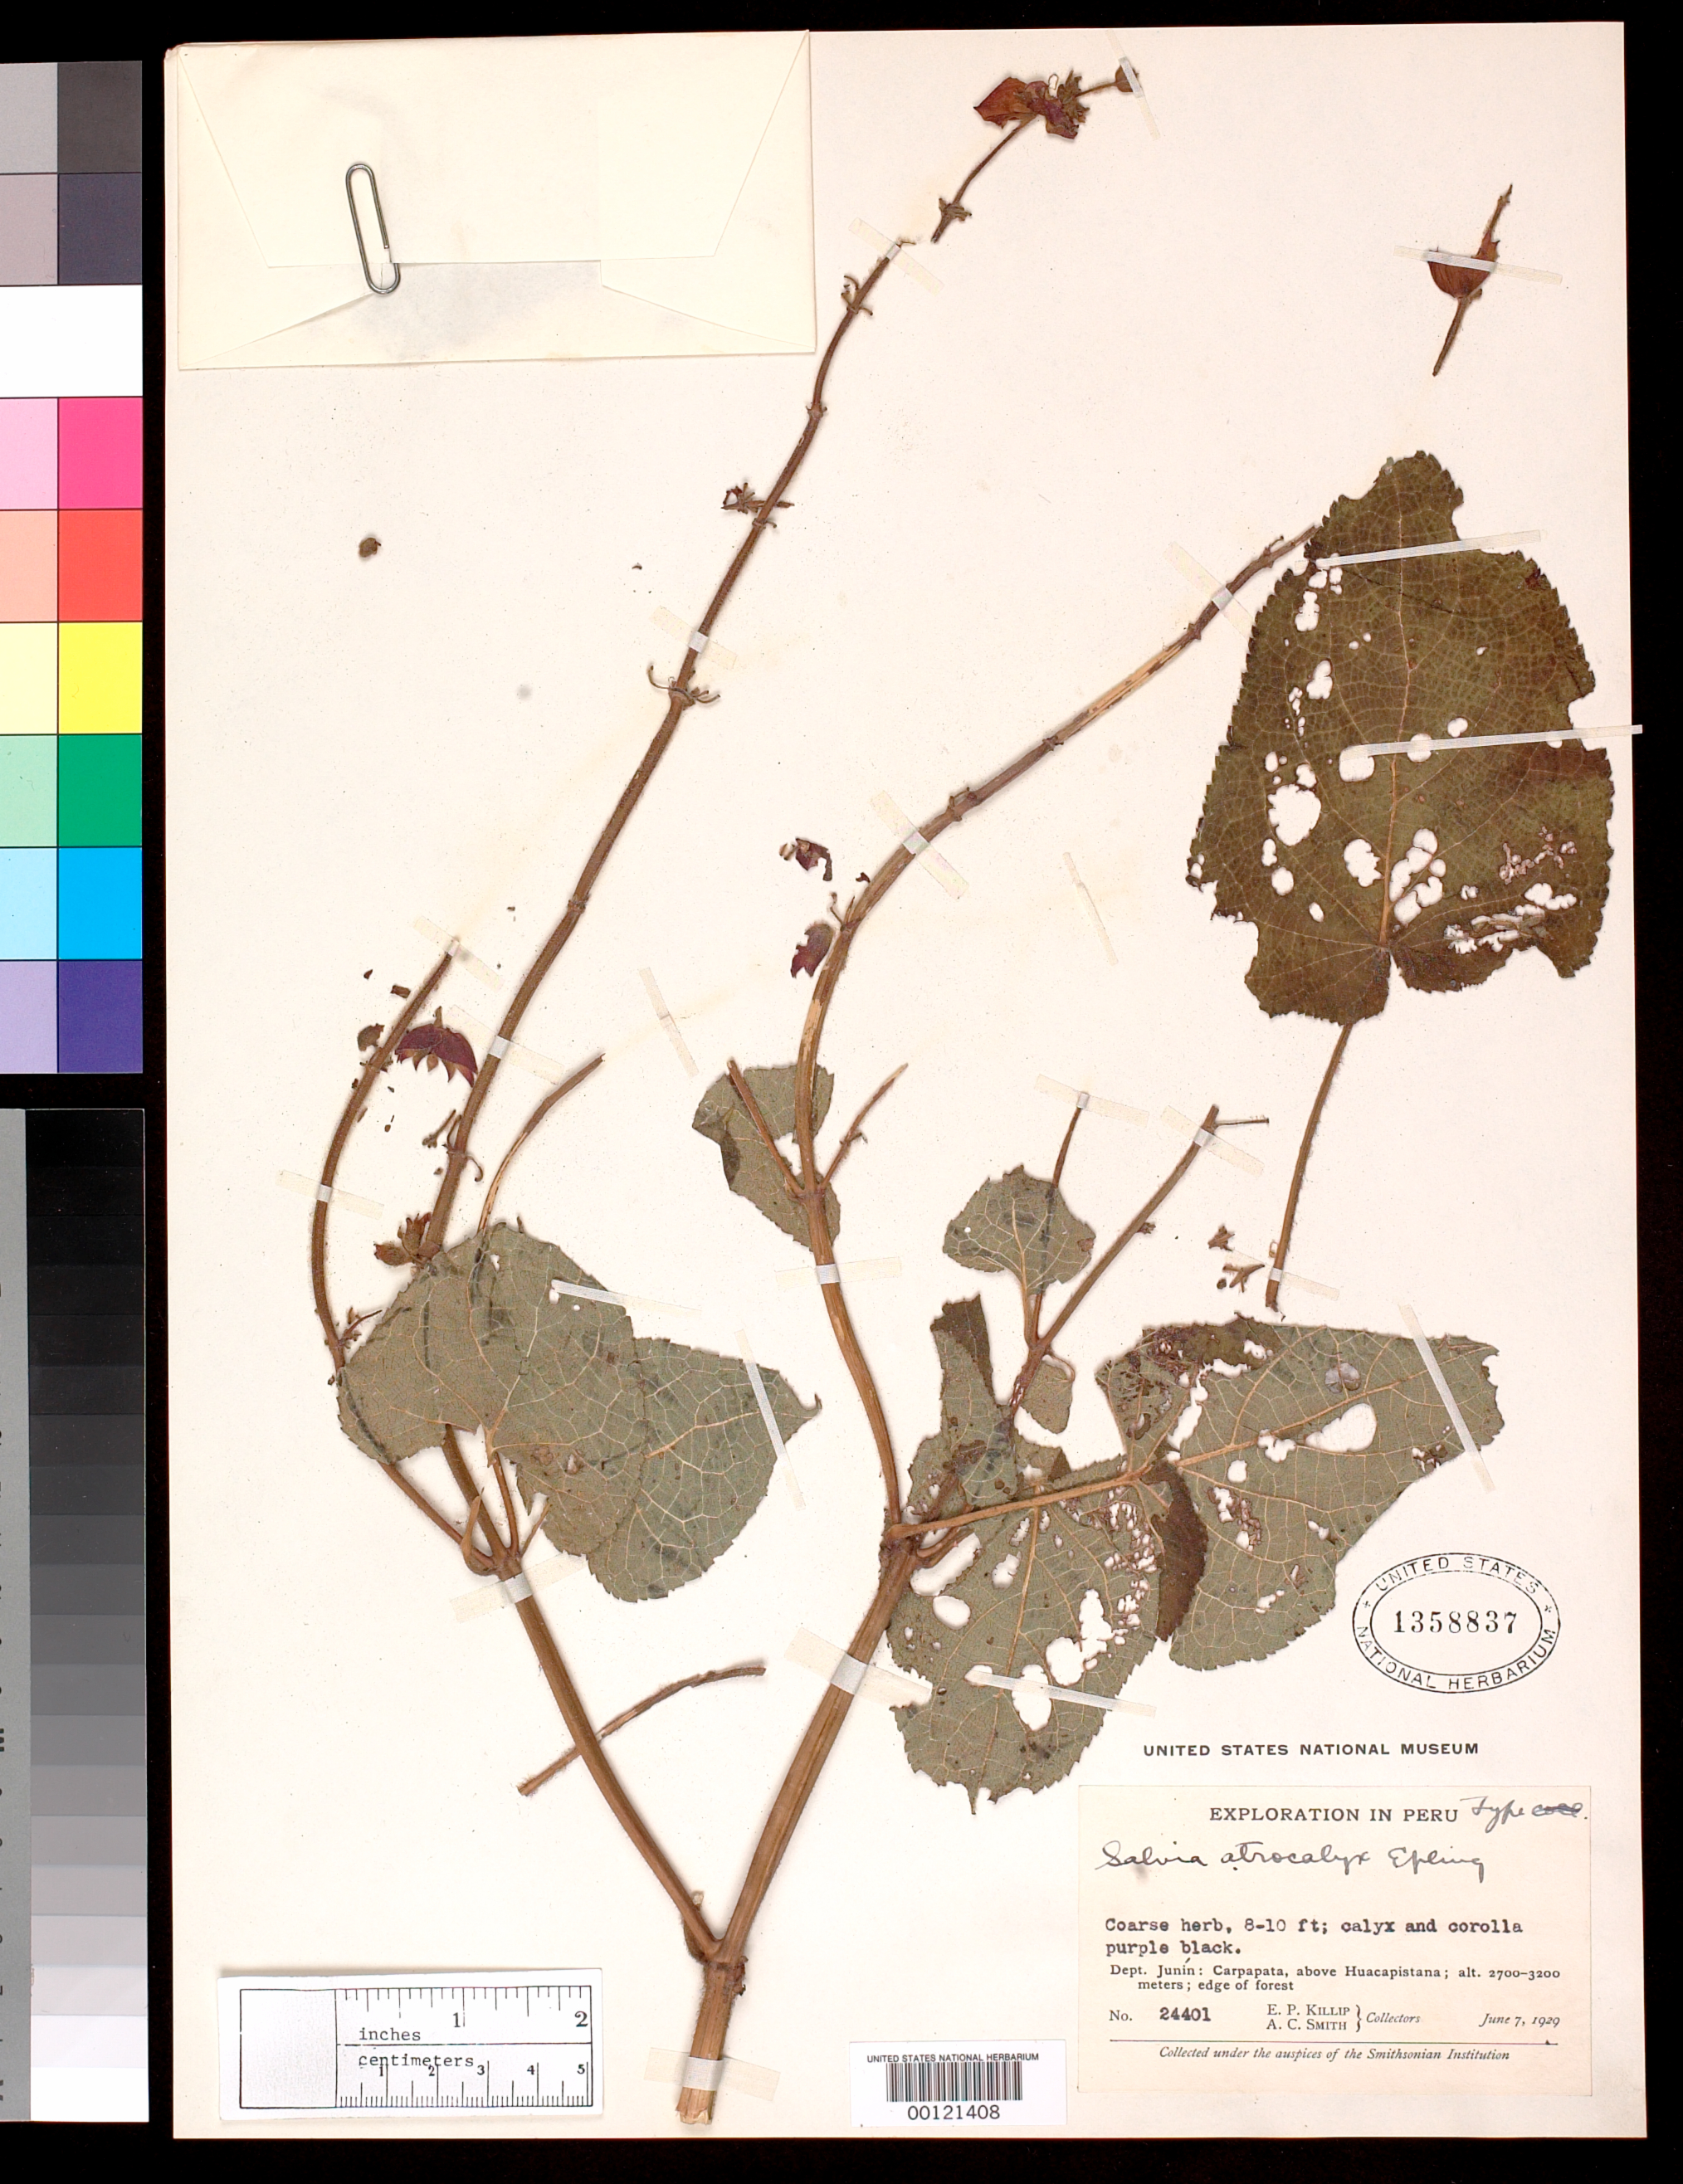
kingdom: Plantae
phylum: Tracheophyta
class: Magnoliopsida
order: Lamiales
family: Lamiaceae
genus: Salvia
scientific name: Salvia atrocalyx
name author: Epling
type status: Holotype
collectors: E. P. Killip & A. C. Smith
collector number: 24401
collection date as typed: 07 Jun 1929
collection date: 1929-06-07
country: Peru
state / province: Junín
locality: Carpapata, above Huacapistana.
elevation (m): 2700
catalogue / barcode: US 1358837